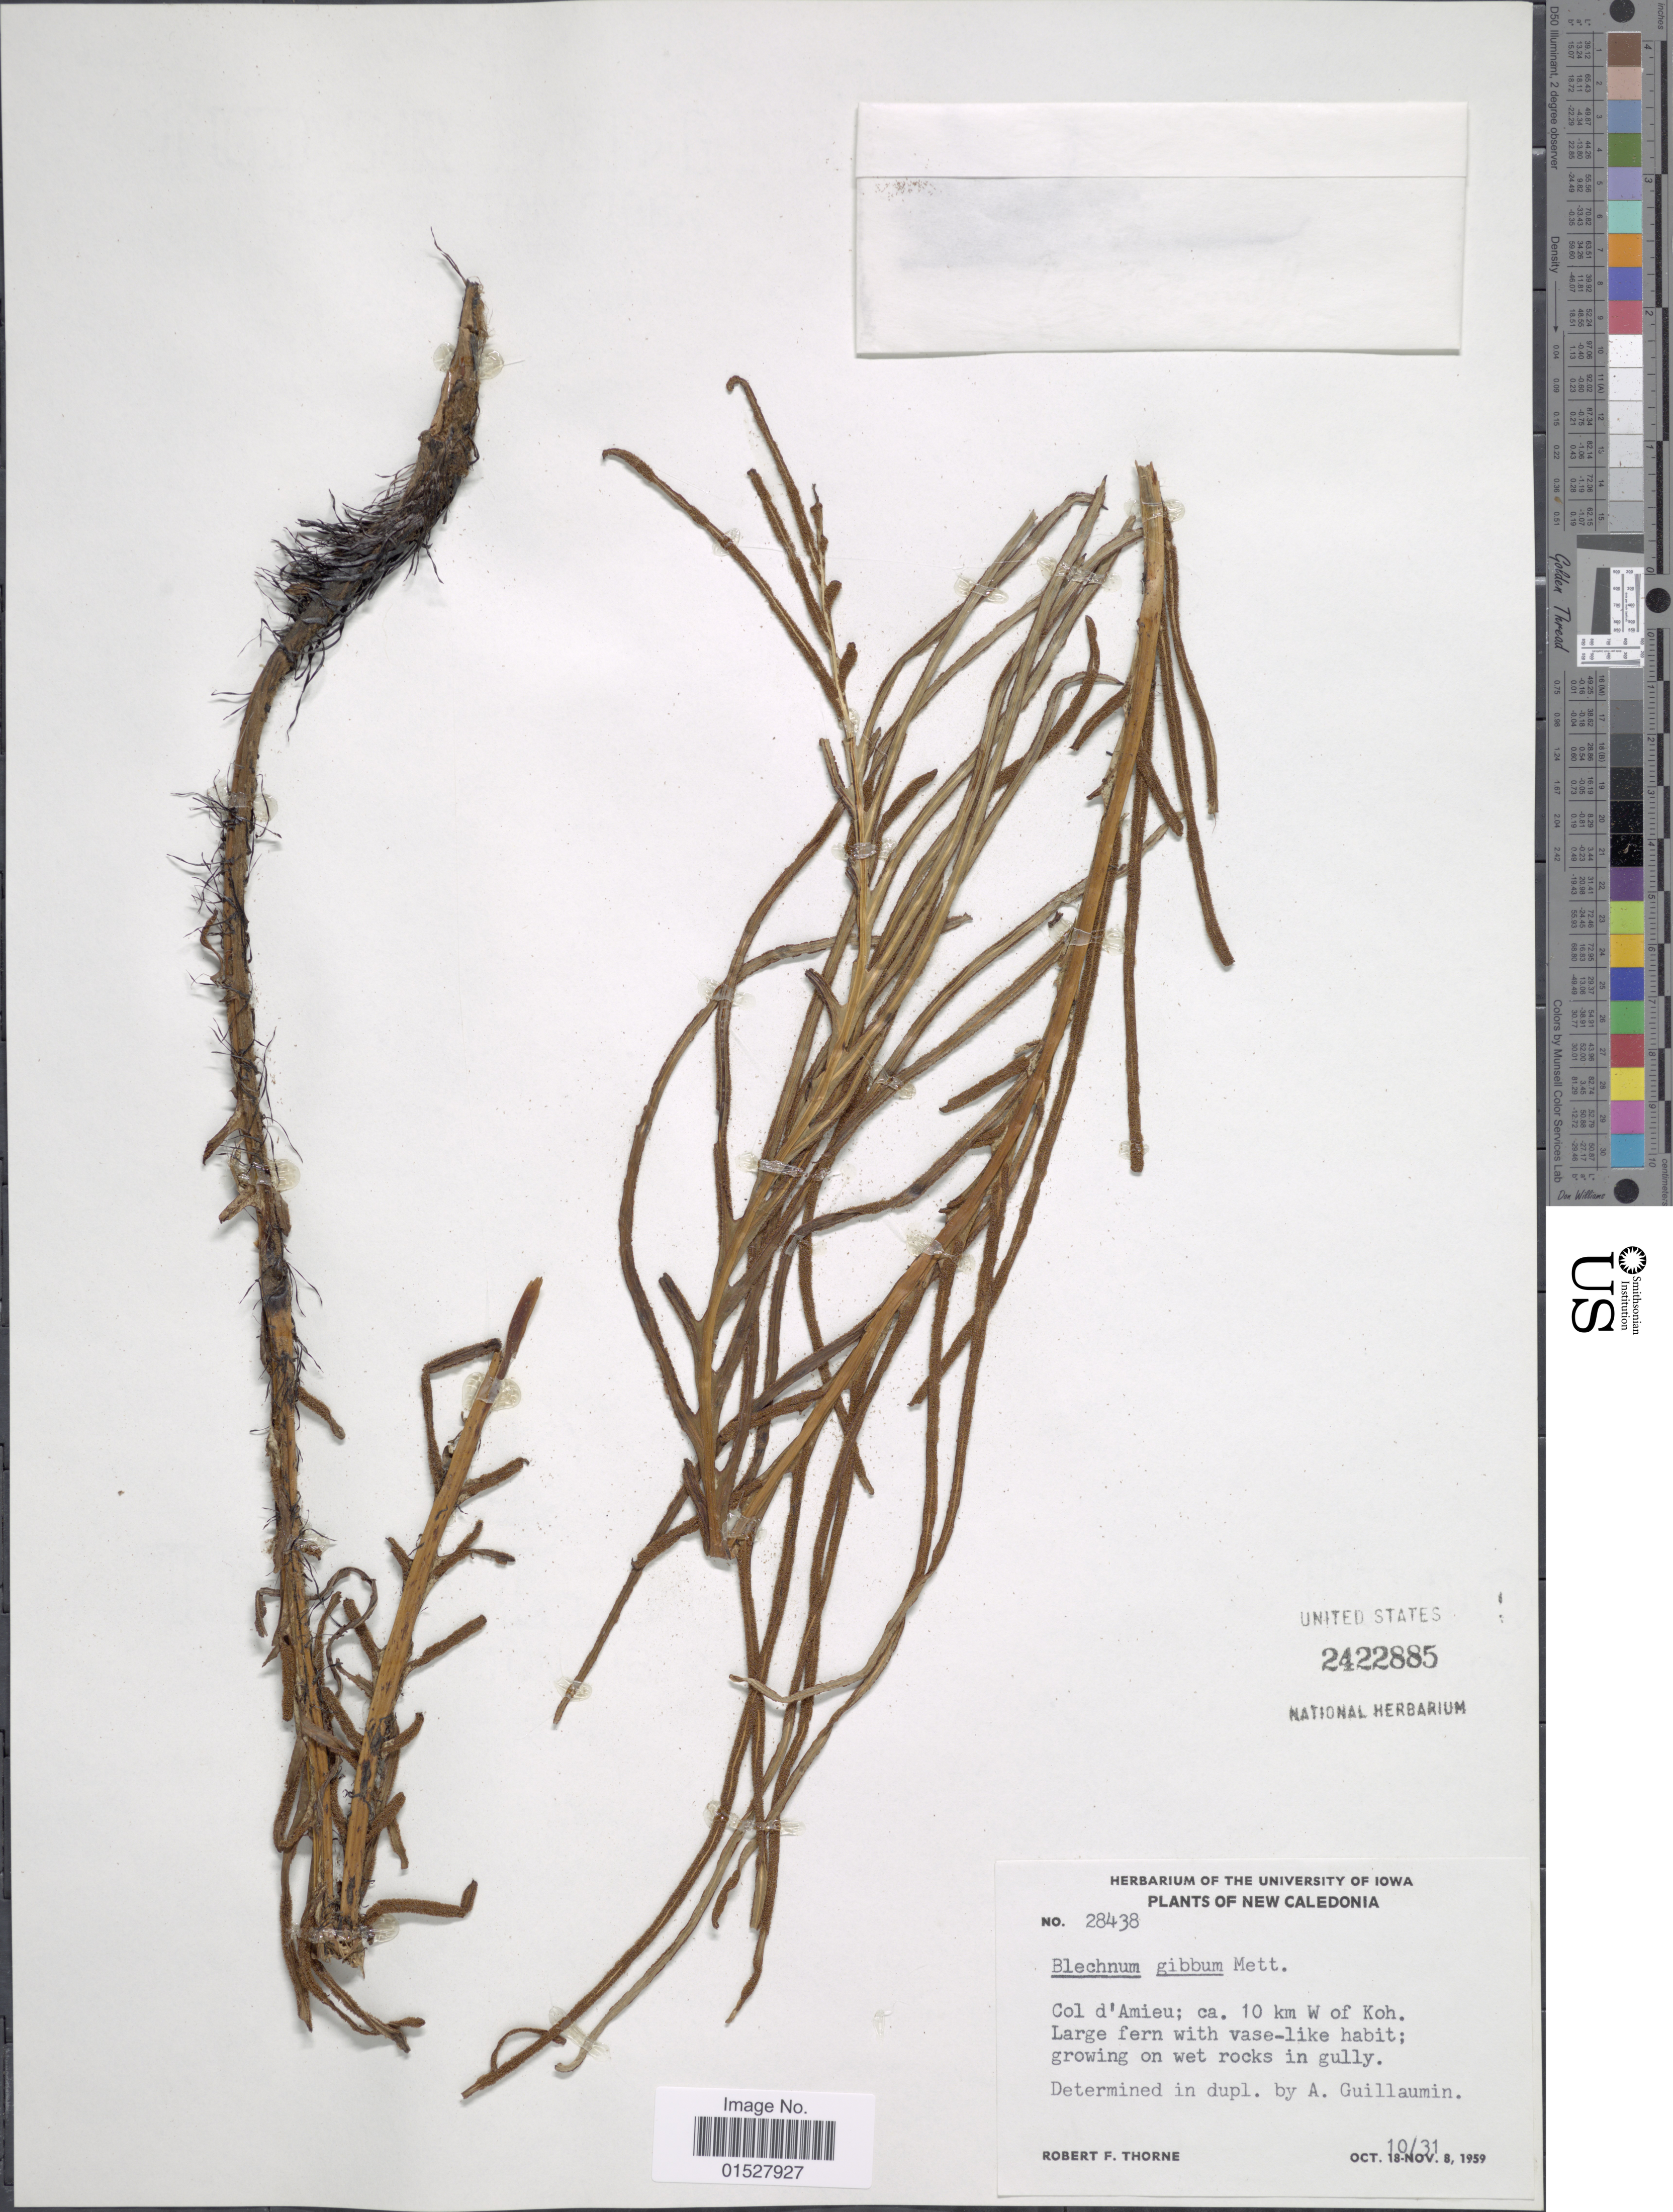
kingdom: Plantae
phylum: Tracheophyta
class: Polypodiopsida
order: Polypodiales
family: Blechnaceae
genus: Blechnum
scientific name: Blechnum gibbum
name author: (Labill.) Mett.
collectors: R. F. Thorne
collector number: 28438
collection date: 1959-10-31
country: New Caledonia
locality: Col d'Amieu: ca. 10 km W of Koh.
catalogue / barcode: US 2422885